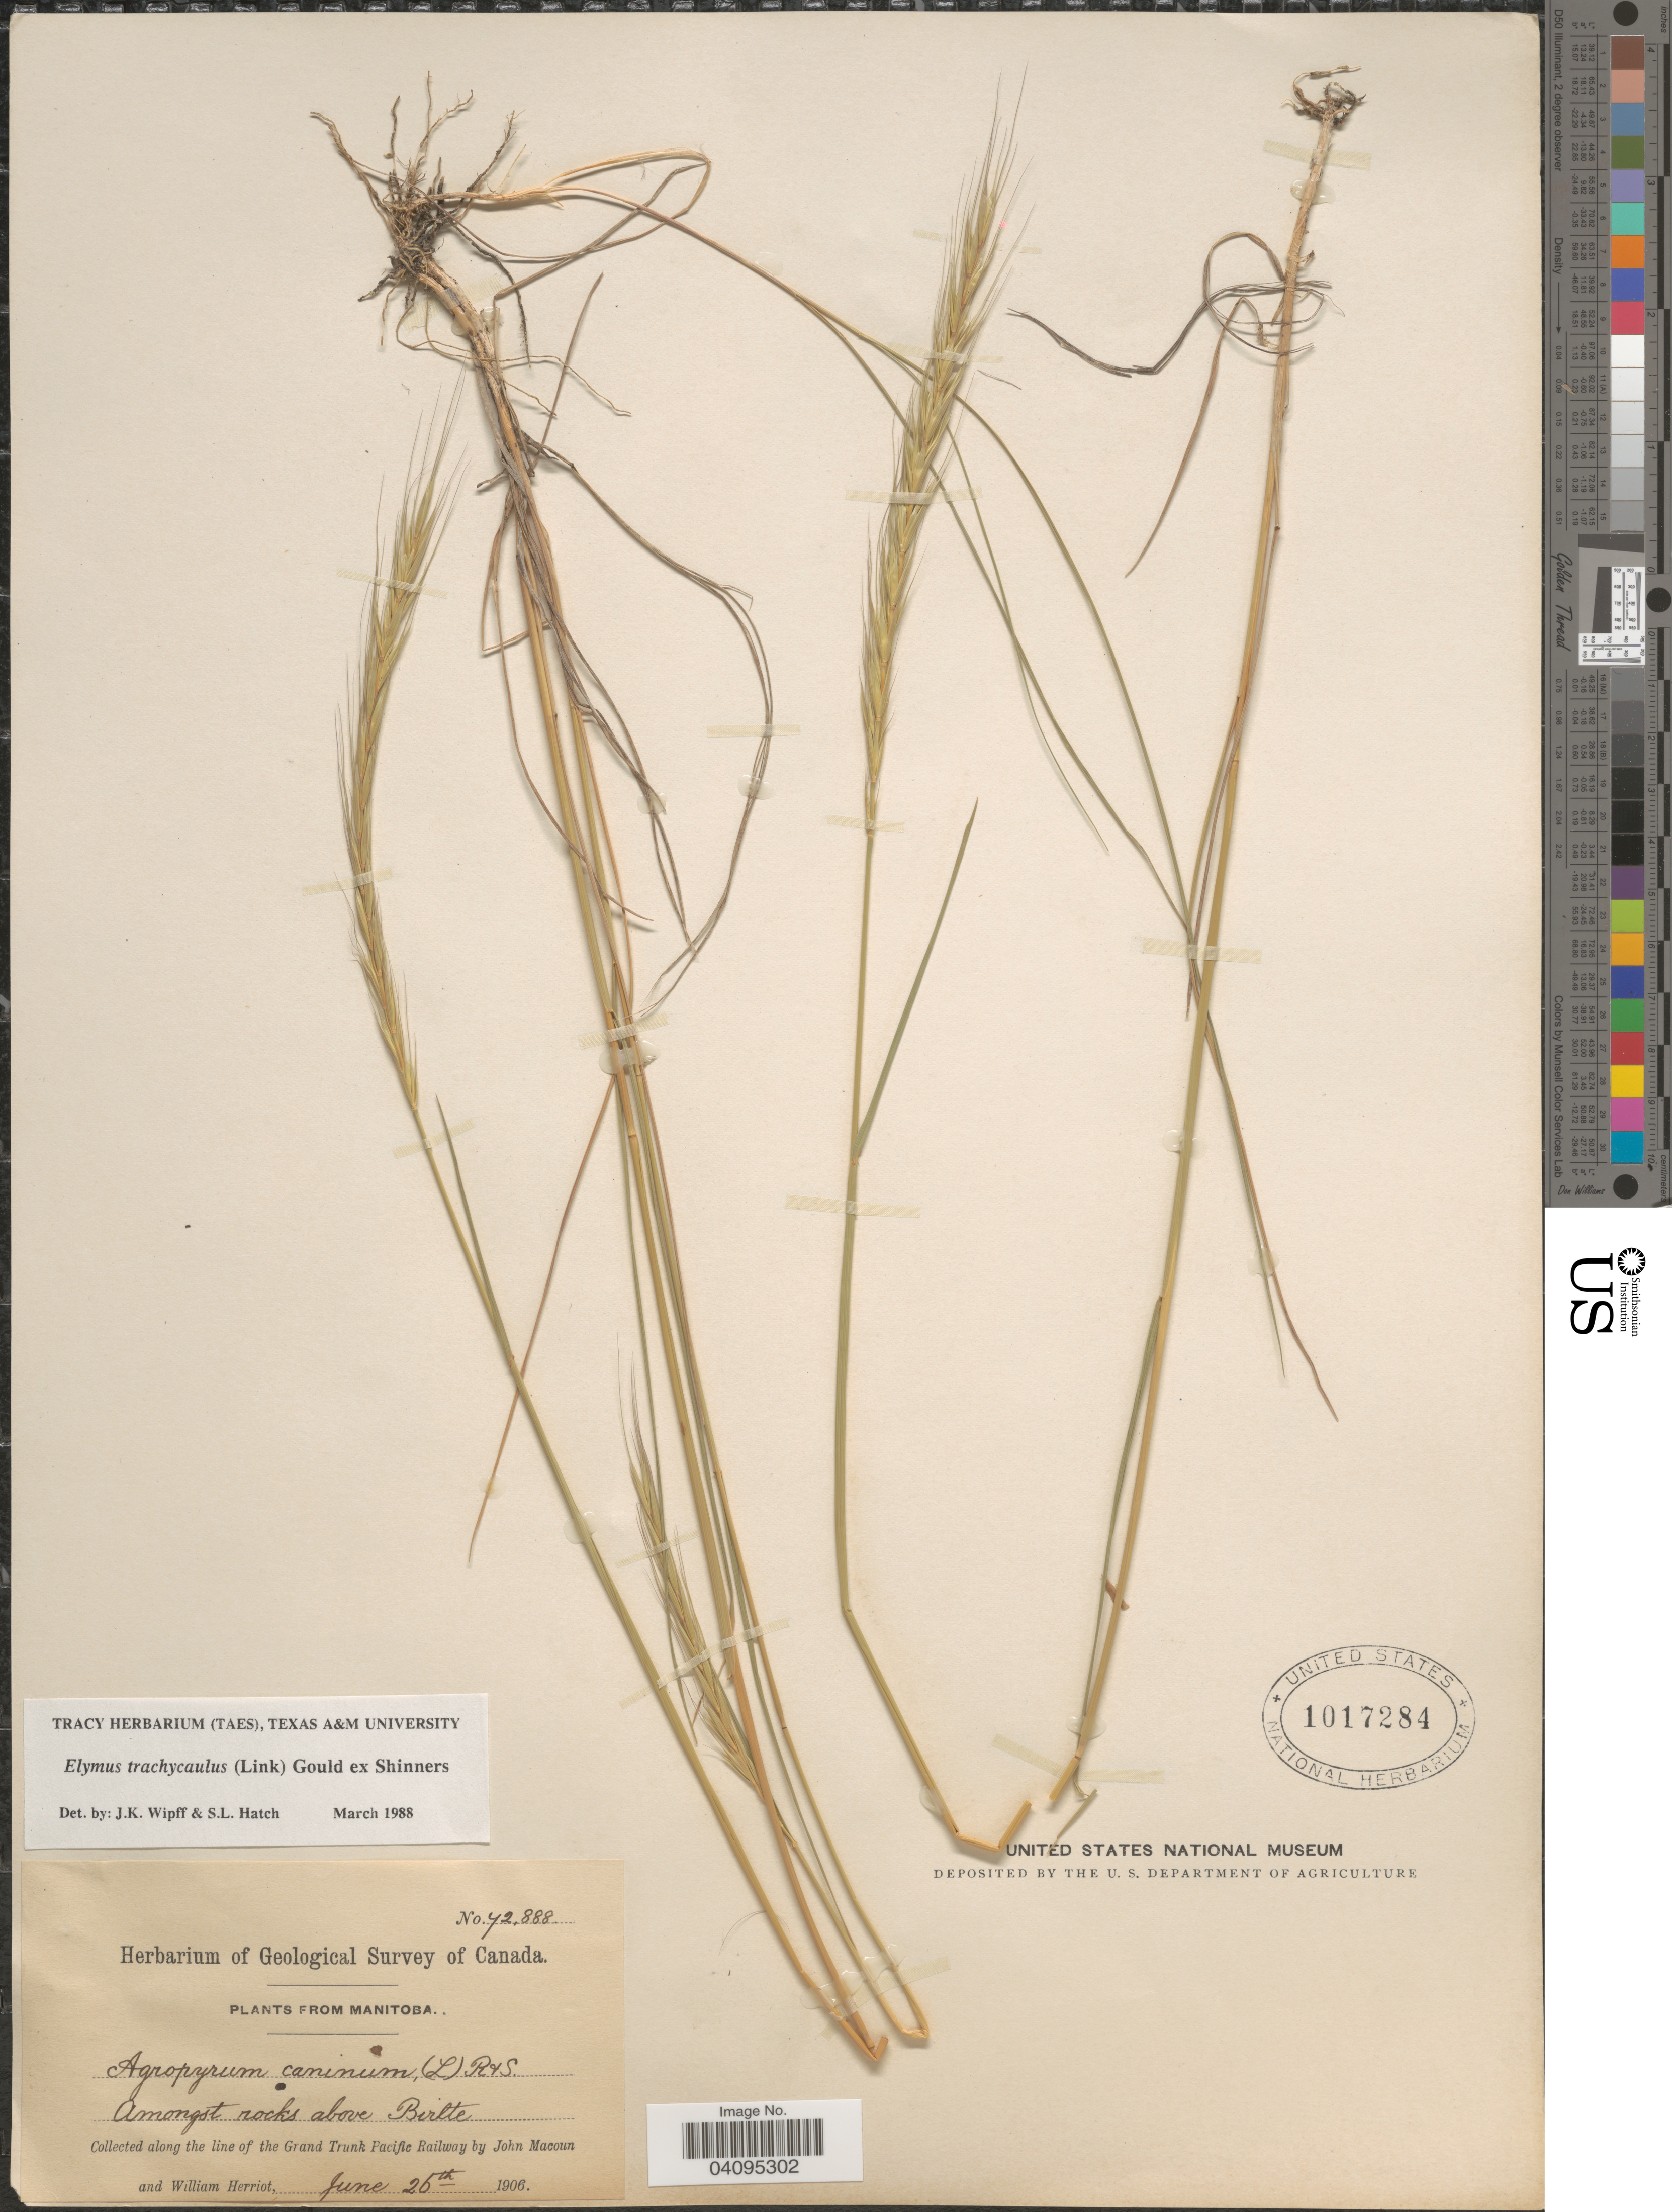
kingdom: Plantae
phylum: Tracheophyta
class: Liliopsida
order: Poales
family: Poaceae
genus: Elymus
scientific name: Elymus trachycaulus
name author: (Link) Gould ex Shinners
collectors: J. Macoun & W. Herriot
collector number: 72888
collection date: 1906-06-25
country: Canada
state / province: Manitoba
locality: Geological Survey of Canada. Amongst rocks above Birtle. Along the line of the Grand Trunk Pacific Railway.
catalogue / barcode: US 1017284